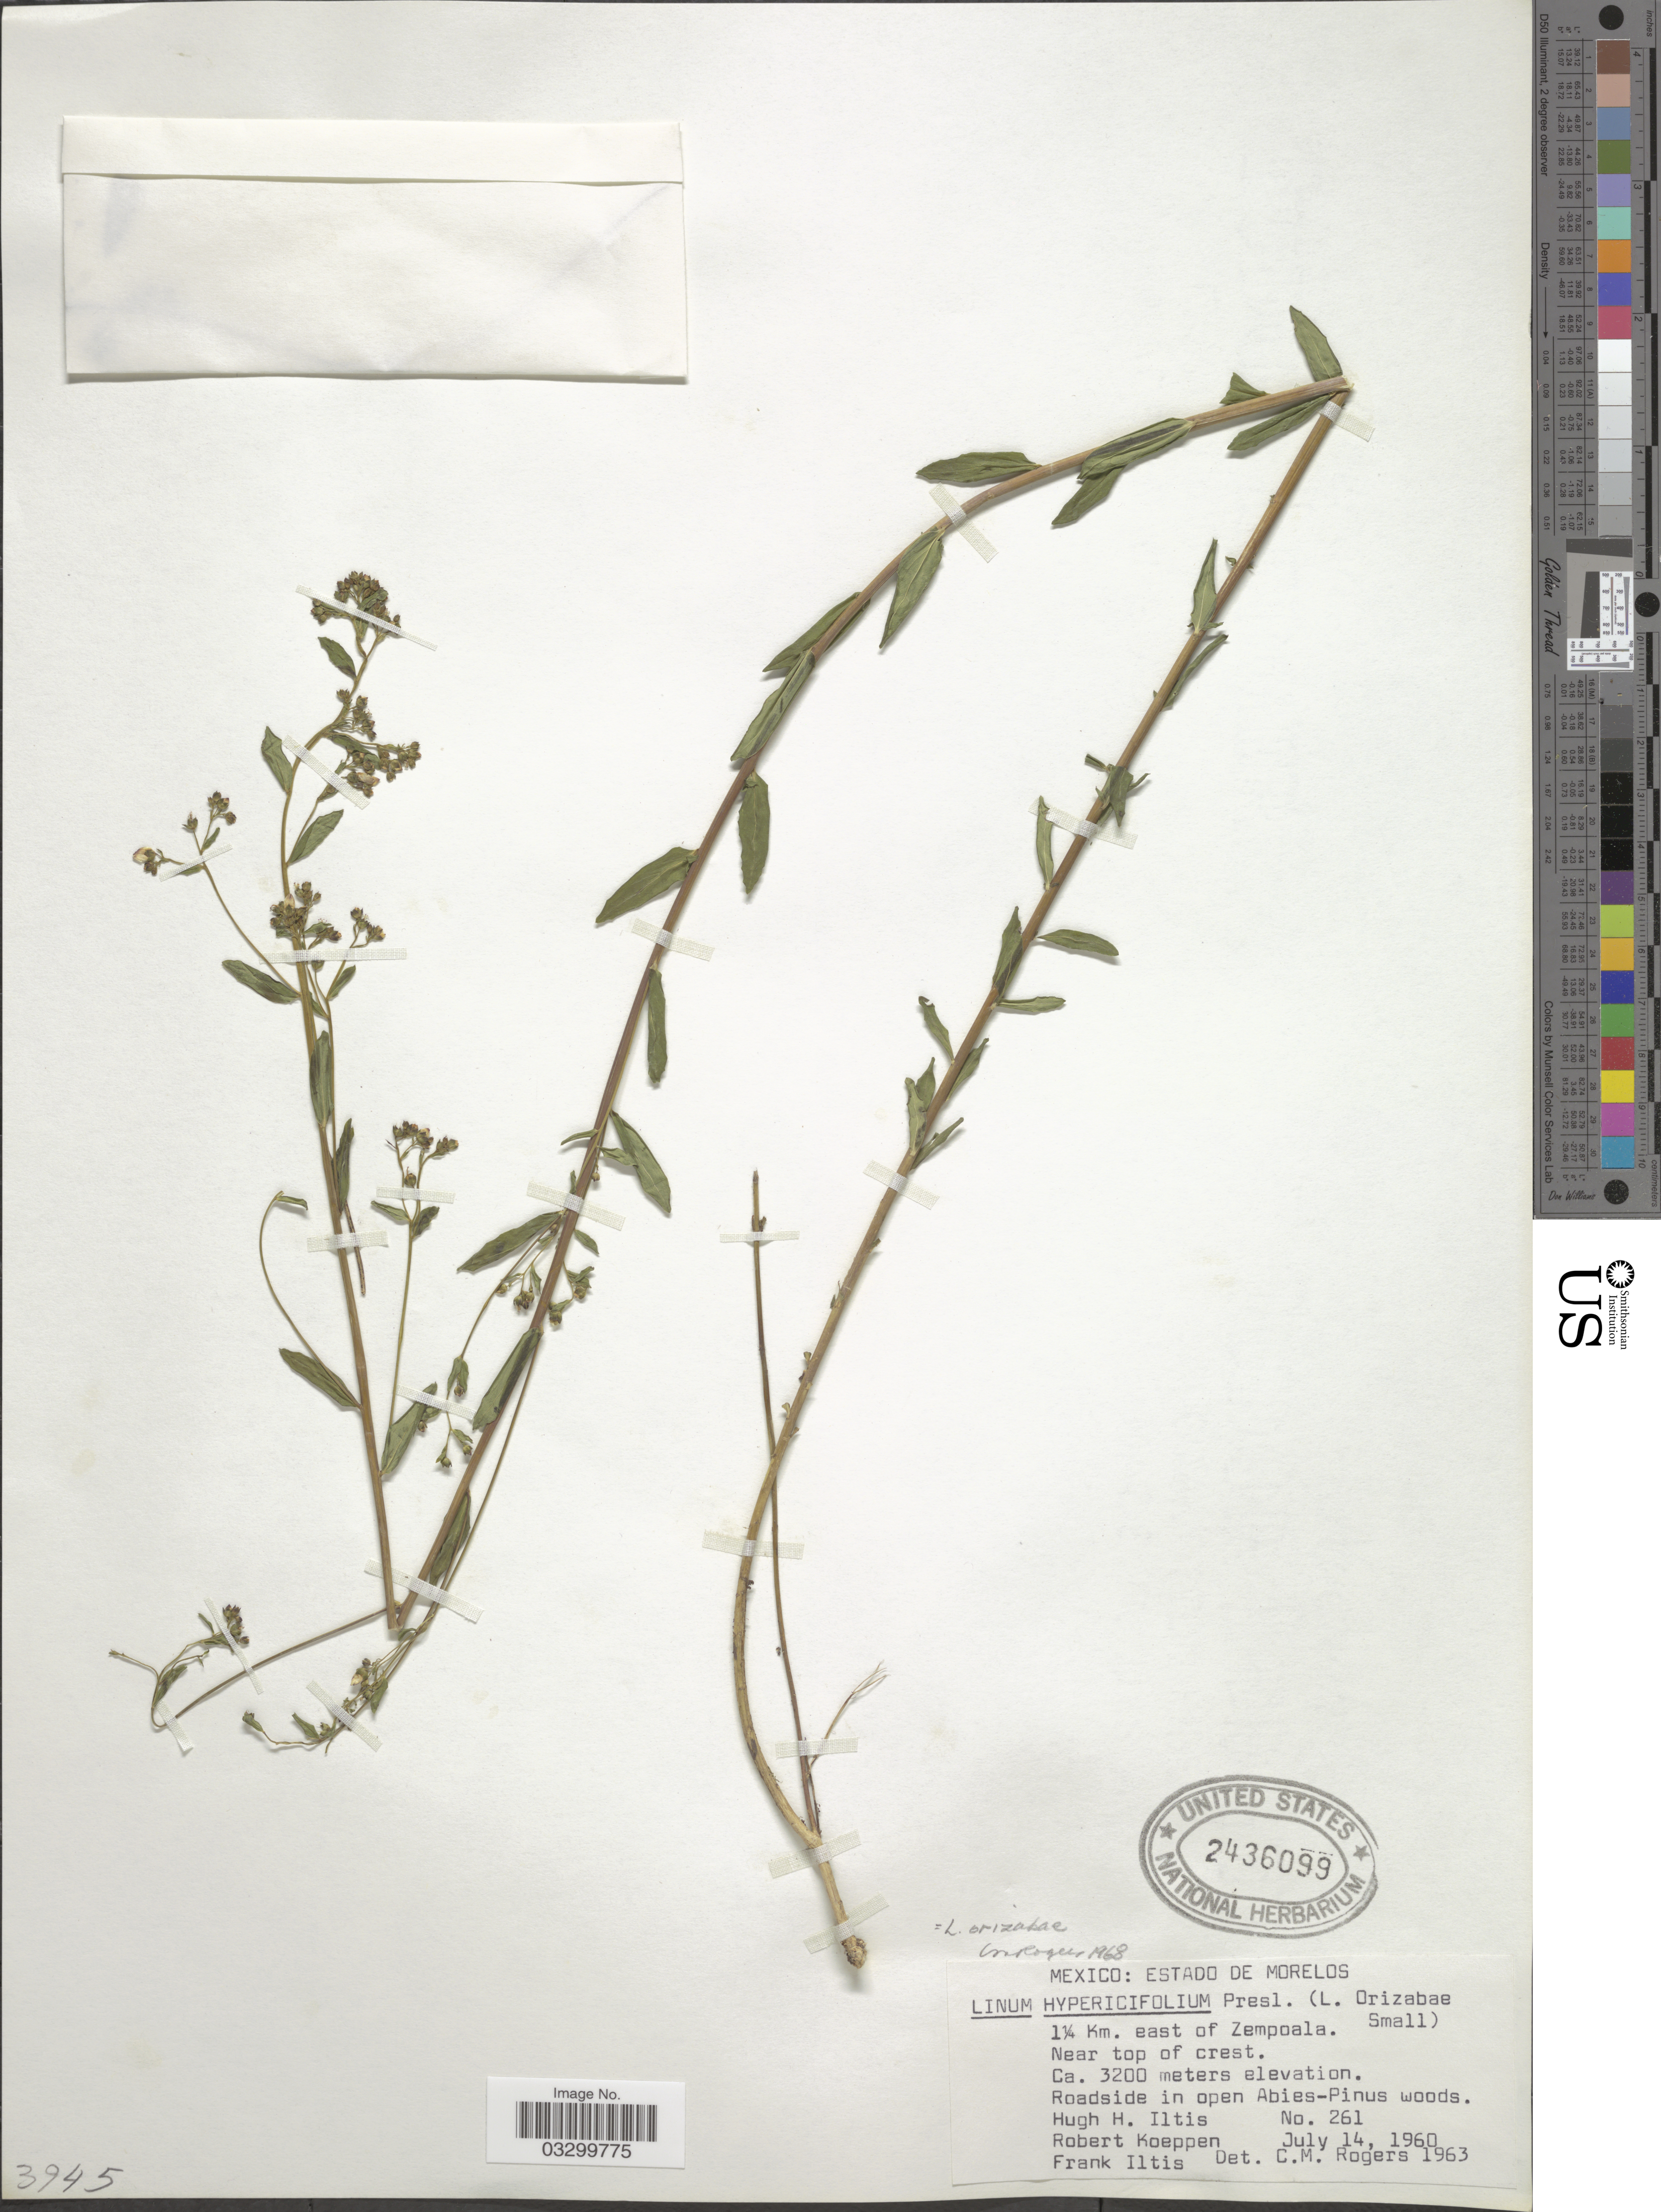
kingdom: Plantae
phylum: Tracheophyta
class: Magnoliopsida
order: Malpighiales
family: Linaceae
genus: Linum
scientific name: Linum orizabae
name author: Planch.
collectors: H. Iltis, R. C. Koeppen & F. S. Iltis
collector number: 261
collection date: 1960-07-14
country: Mexico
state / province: Morelos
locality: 1¼ Km. east of Zempoala.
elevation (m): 3200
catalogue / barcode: US 2436099